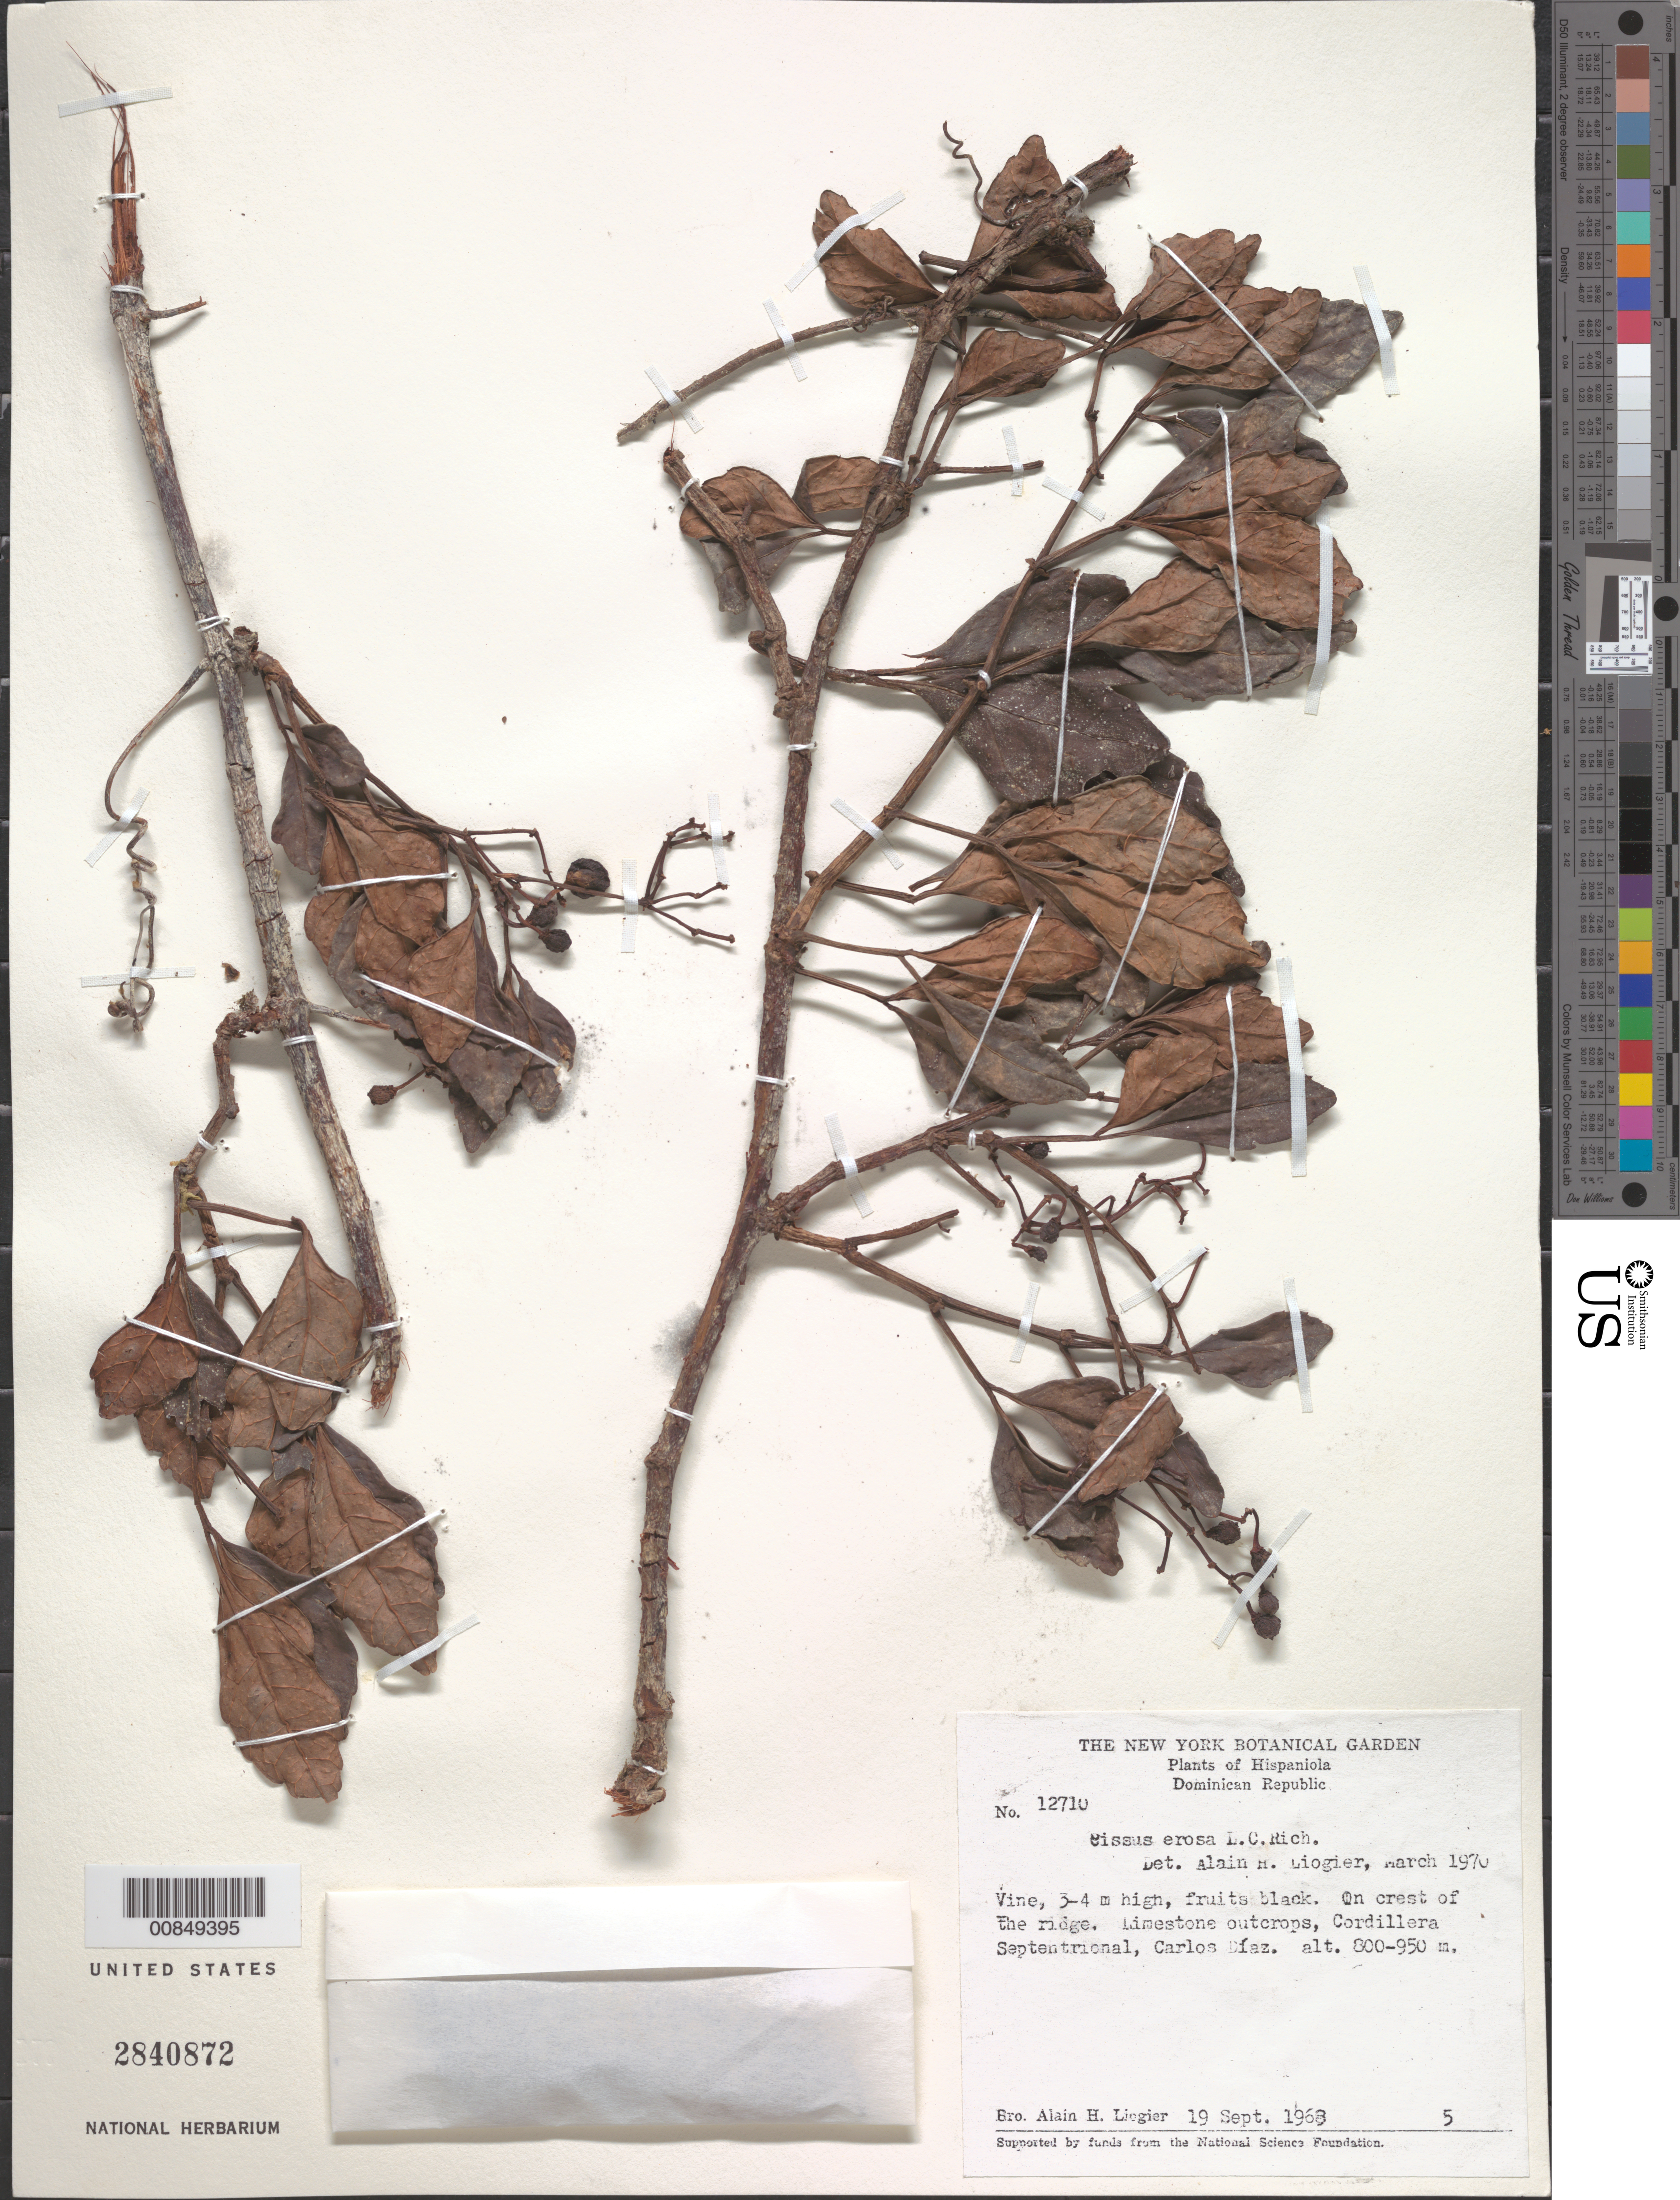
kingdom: Plantae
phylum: Tracheophyta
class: Magnoliopsida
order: Vitales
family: Vitaceae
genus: Cissus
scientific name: Cissus erosa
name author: Rich.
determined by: Liogier, Alain H.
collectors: A. H. Liogier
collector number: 12710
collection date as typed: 19 Sep 1968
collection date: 1968-09-19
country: Dominican Republic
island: Hispaniola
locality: Cordillera Septentrional, Carlos Días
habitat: On crest of the ridge on limestone outcrop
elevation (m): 800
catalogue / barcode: US 2840872